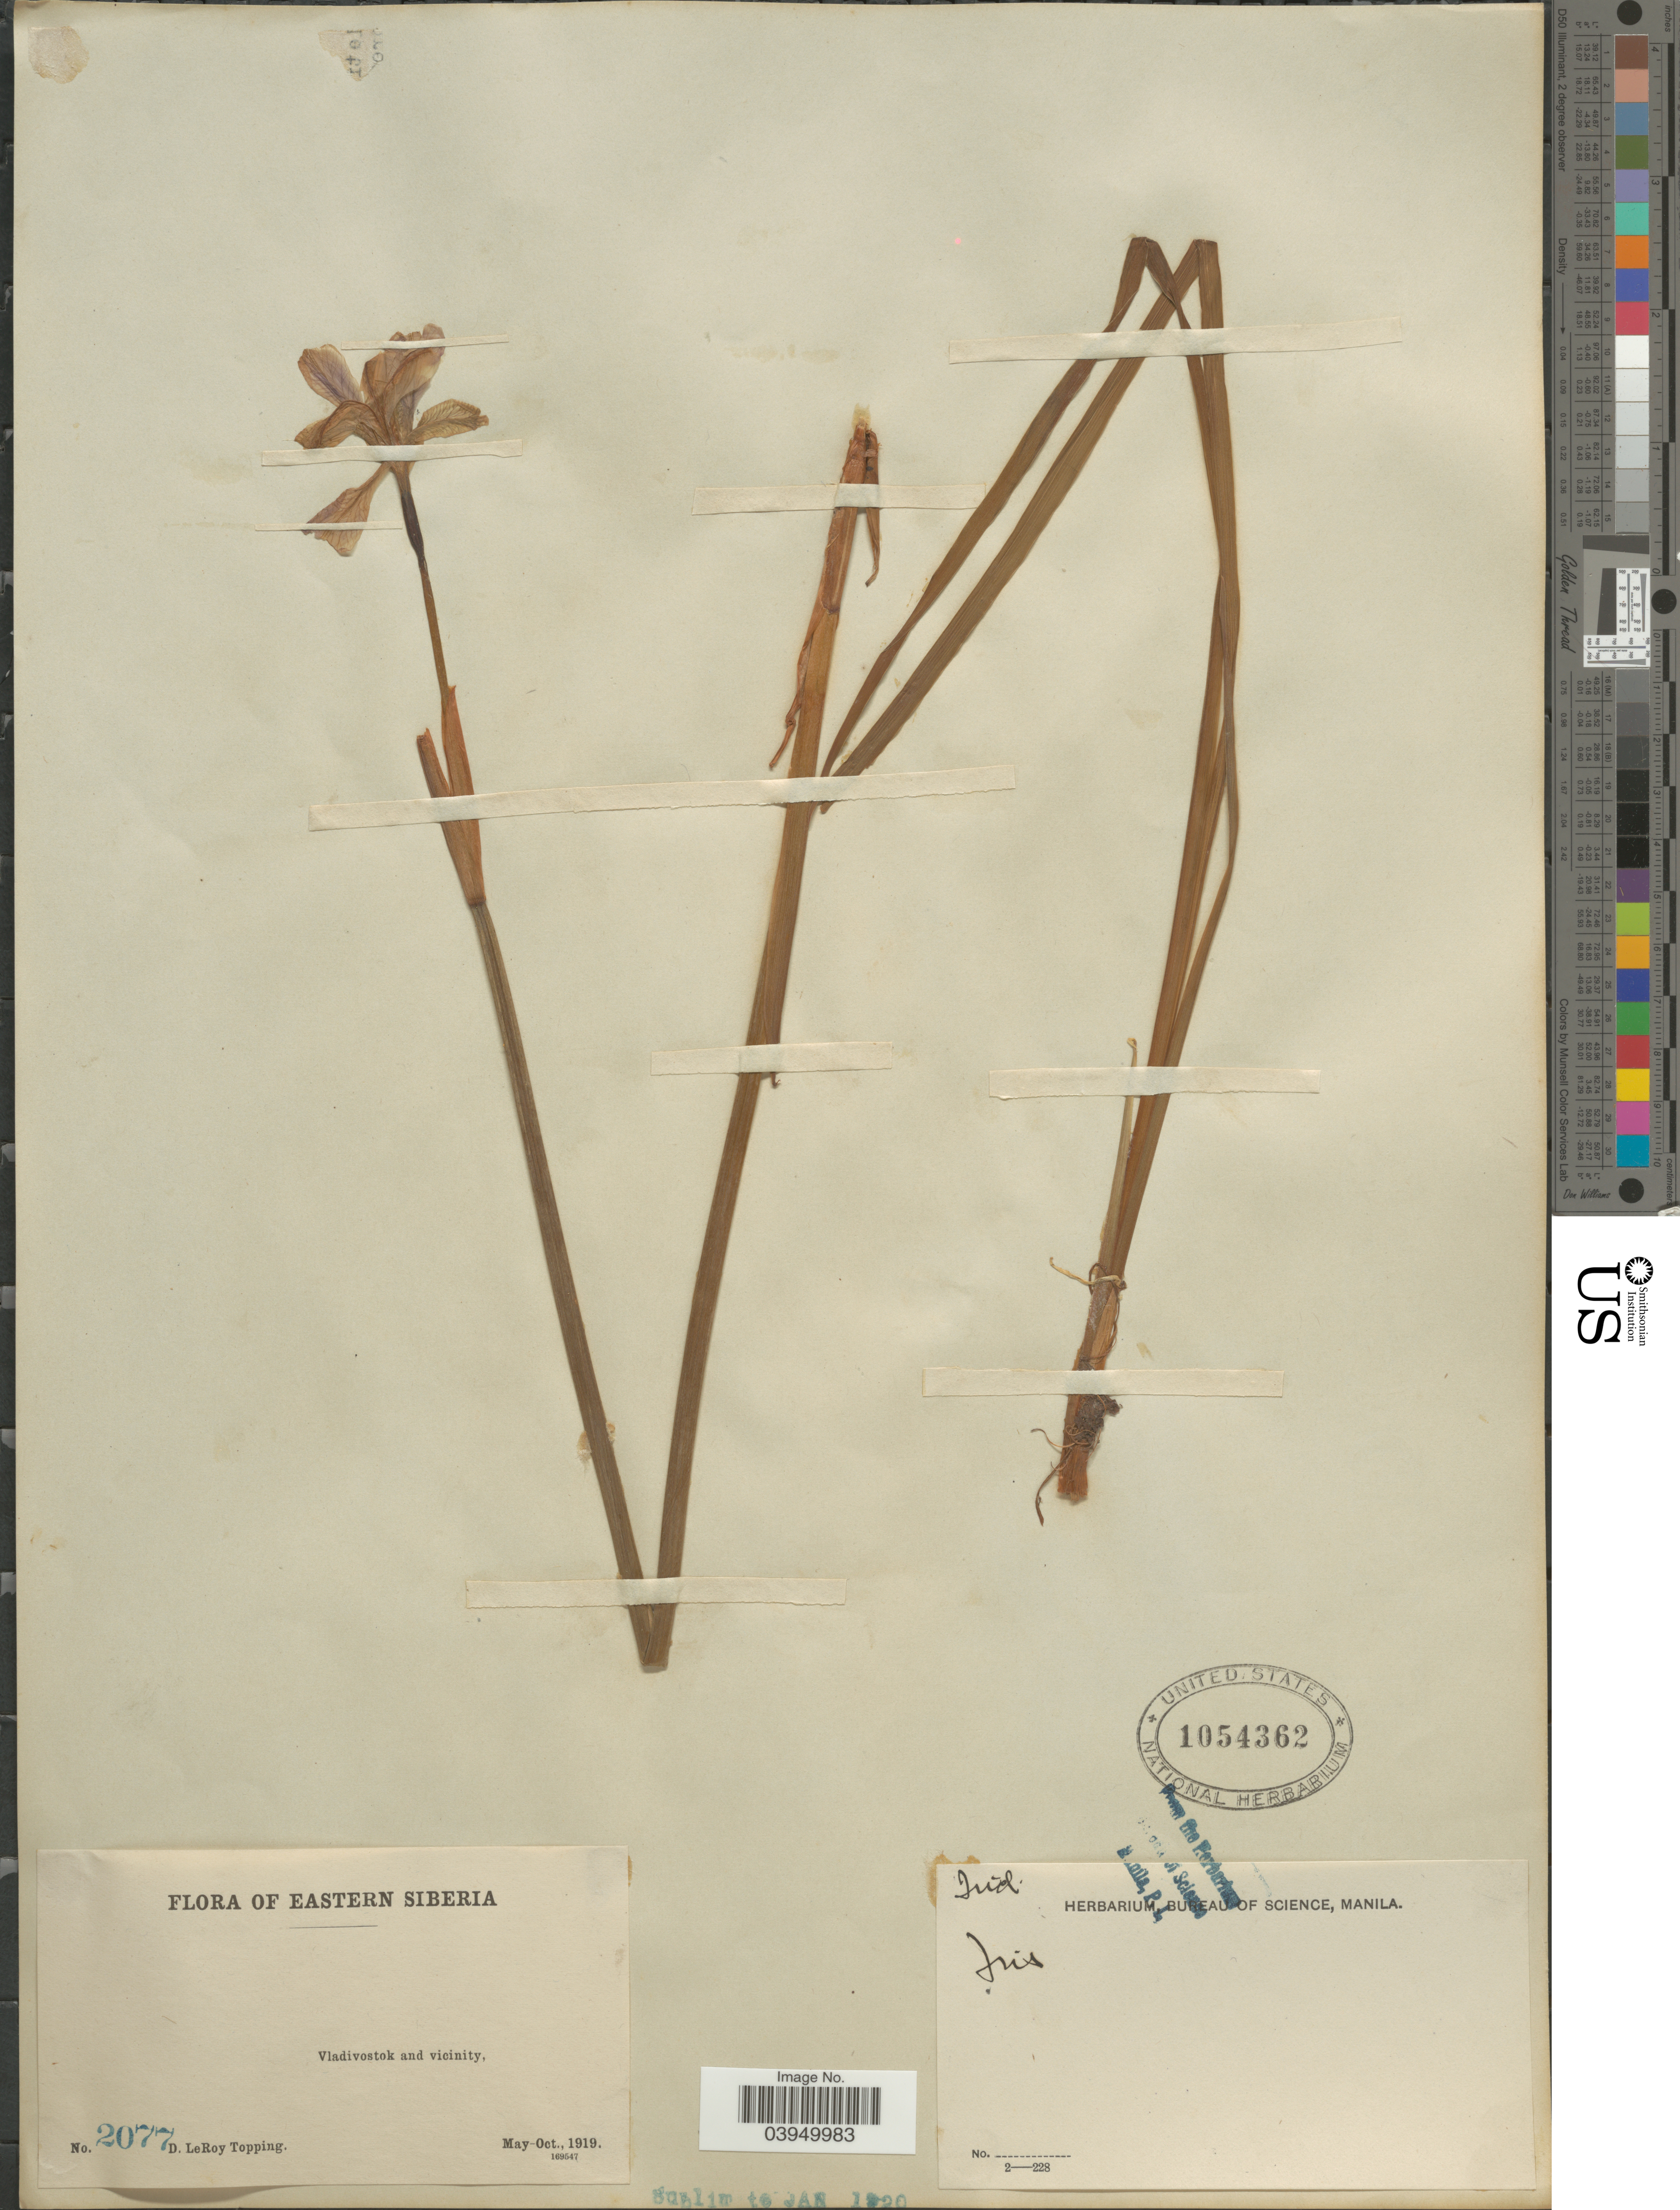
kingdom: Plantae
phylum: Tracheophyta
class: Liliopsida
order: Asparagales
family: Iridaceae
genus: Iris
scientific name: Iris sp.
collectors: D. L. Topping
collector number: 2077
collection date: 1919-05/1919-10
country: Russian Federation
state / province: Primorsky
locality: Eastern Siberia. Vladivostok and vicinity.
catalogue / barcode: US 1054362